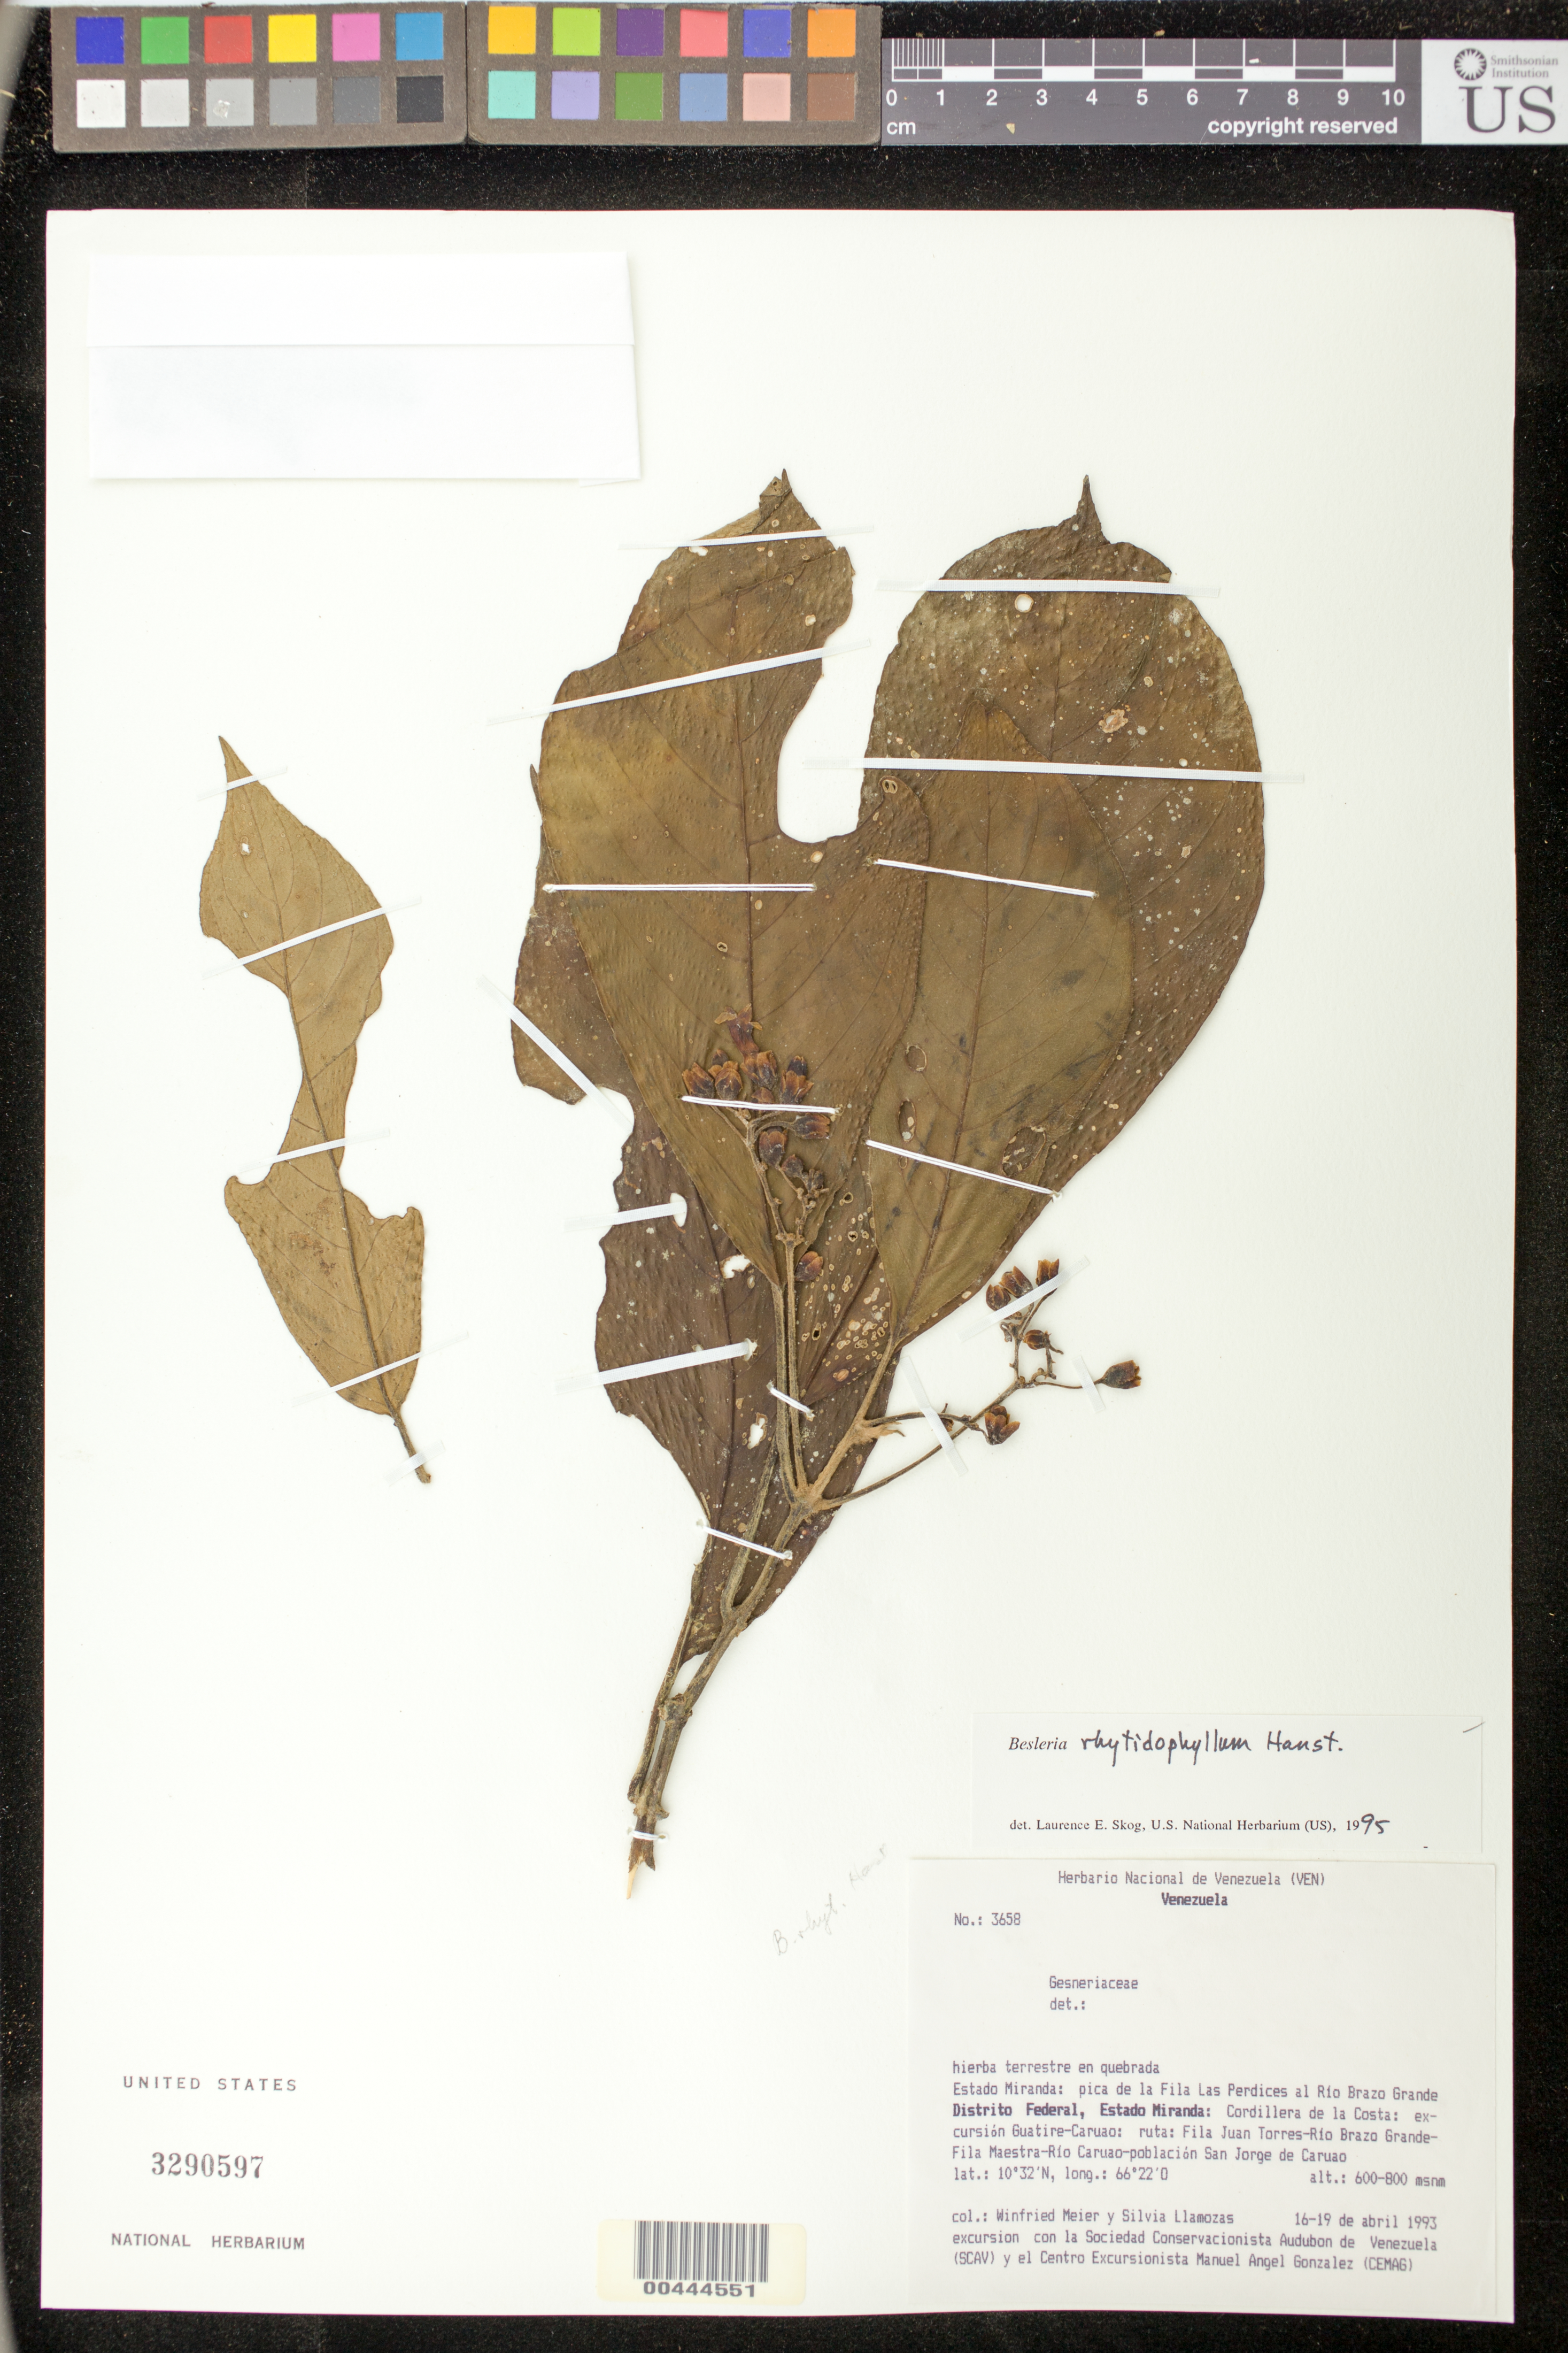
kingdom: Plantae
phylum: Tracheophyta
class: Magnoliopsida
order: Lamiales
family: Gesneriaceae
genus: Besleria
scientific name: Besleria rhytidophyllum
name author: Hanst.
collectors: W. Meier & S. Llamozas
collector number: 3658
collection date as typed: Apr 1993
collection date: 1993-04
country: Venezuela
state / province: Distrito Federal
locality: Miranda, Fila las Perdices al Rio Brazo Grande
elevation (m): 600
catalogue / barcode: US 3290597